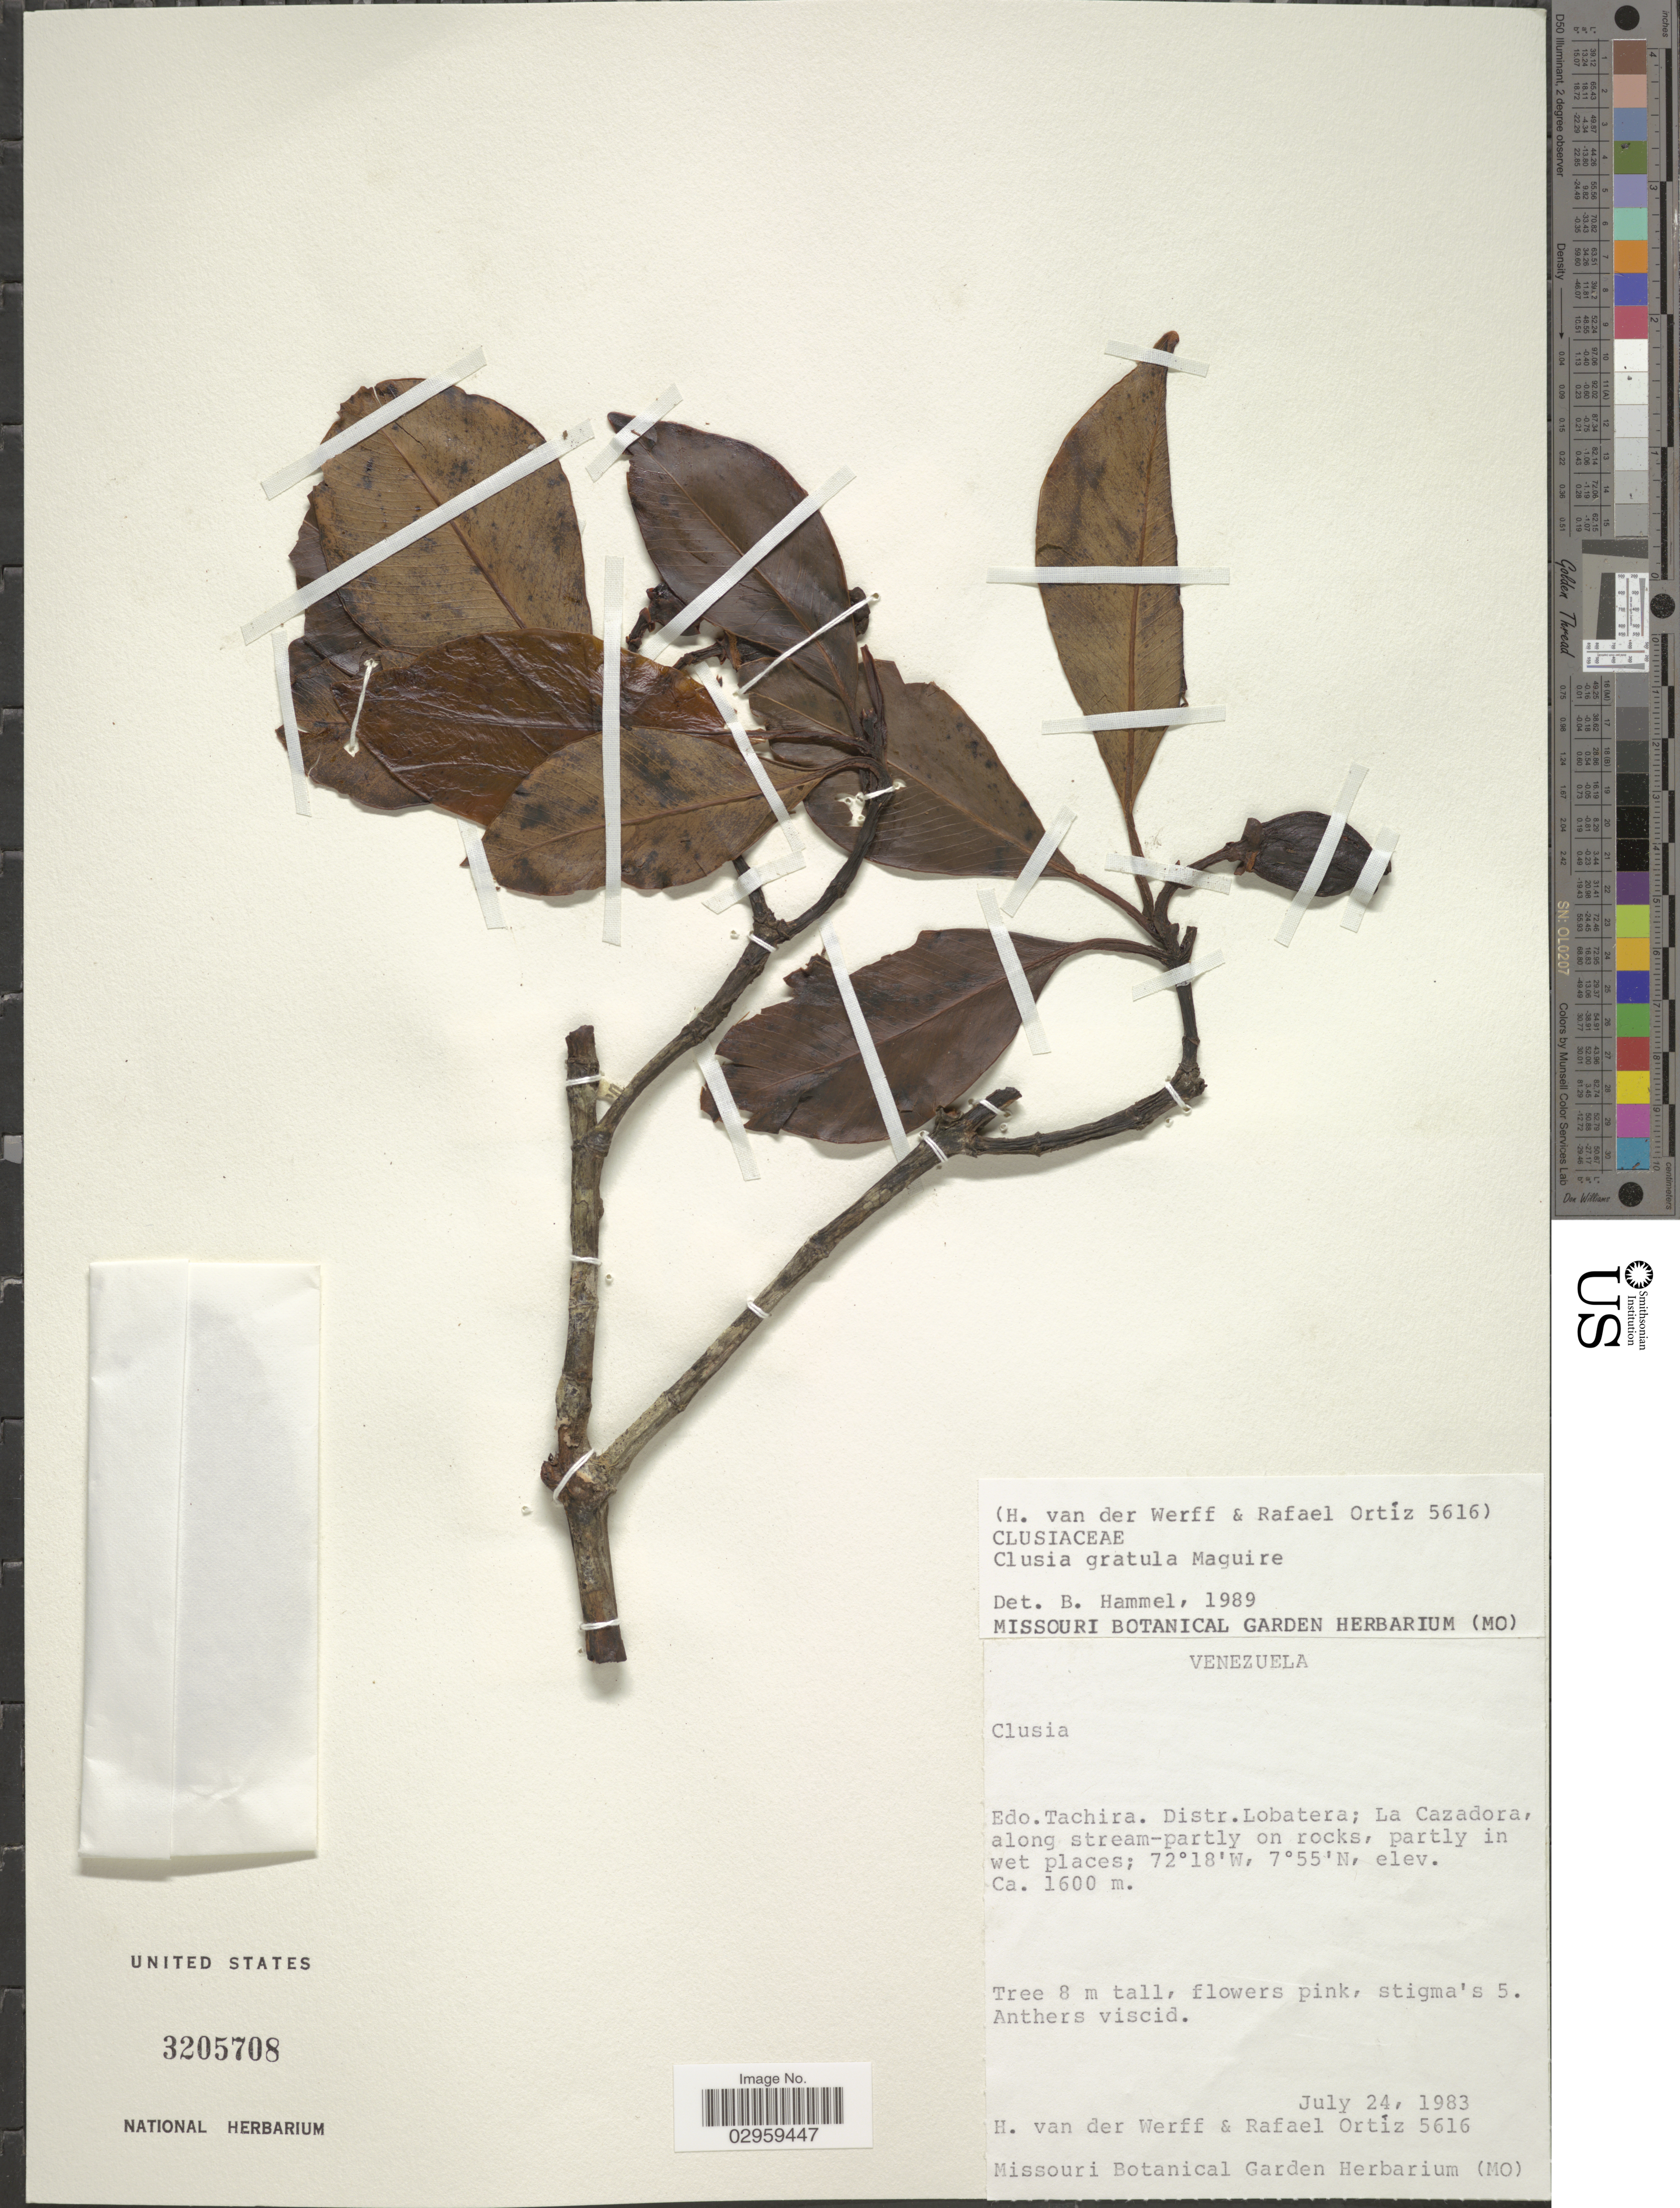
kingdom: Plantae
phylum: Tracheophyta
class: Magnoliopsida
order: Malpighiales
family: Clusiaceae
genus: Clusia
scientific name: Clusia gratula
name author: Maguire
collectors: H. van der Werff & R. Ortiz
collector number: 5616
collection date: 1983-07-24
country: Venezuela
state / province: Tachira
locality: Edo. Tachira. Distr. Lobatera; La Cazadora, along stream-partly on rocks.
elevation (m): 1600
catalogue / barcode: US 3205708